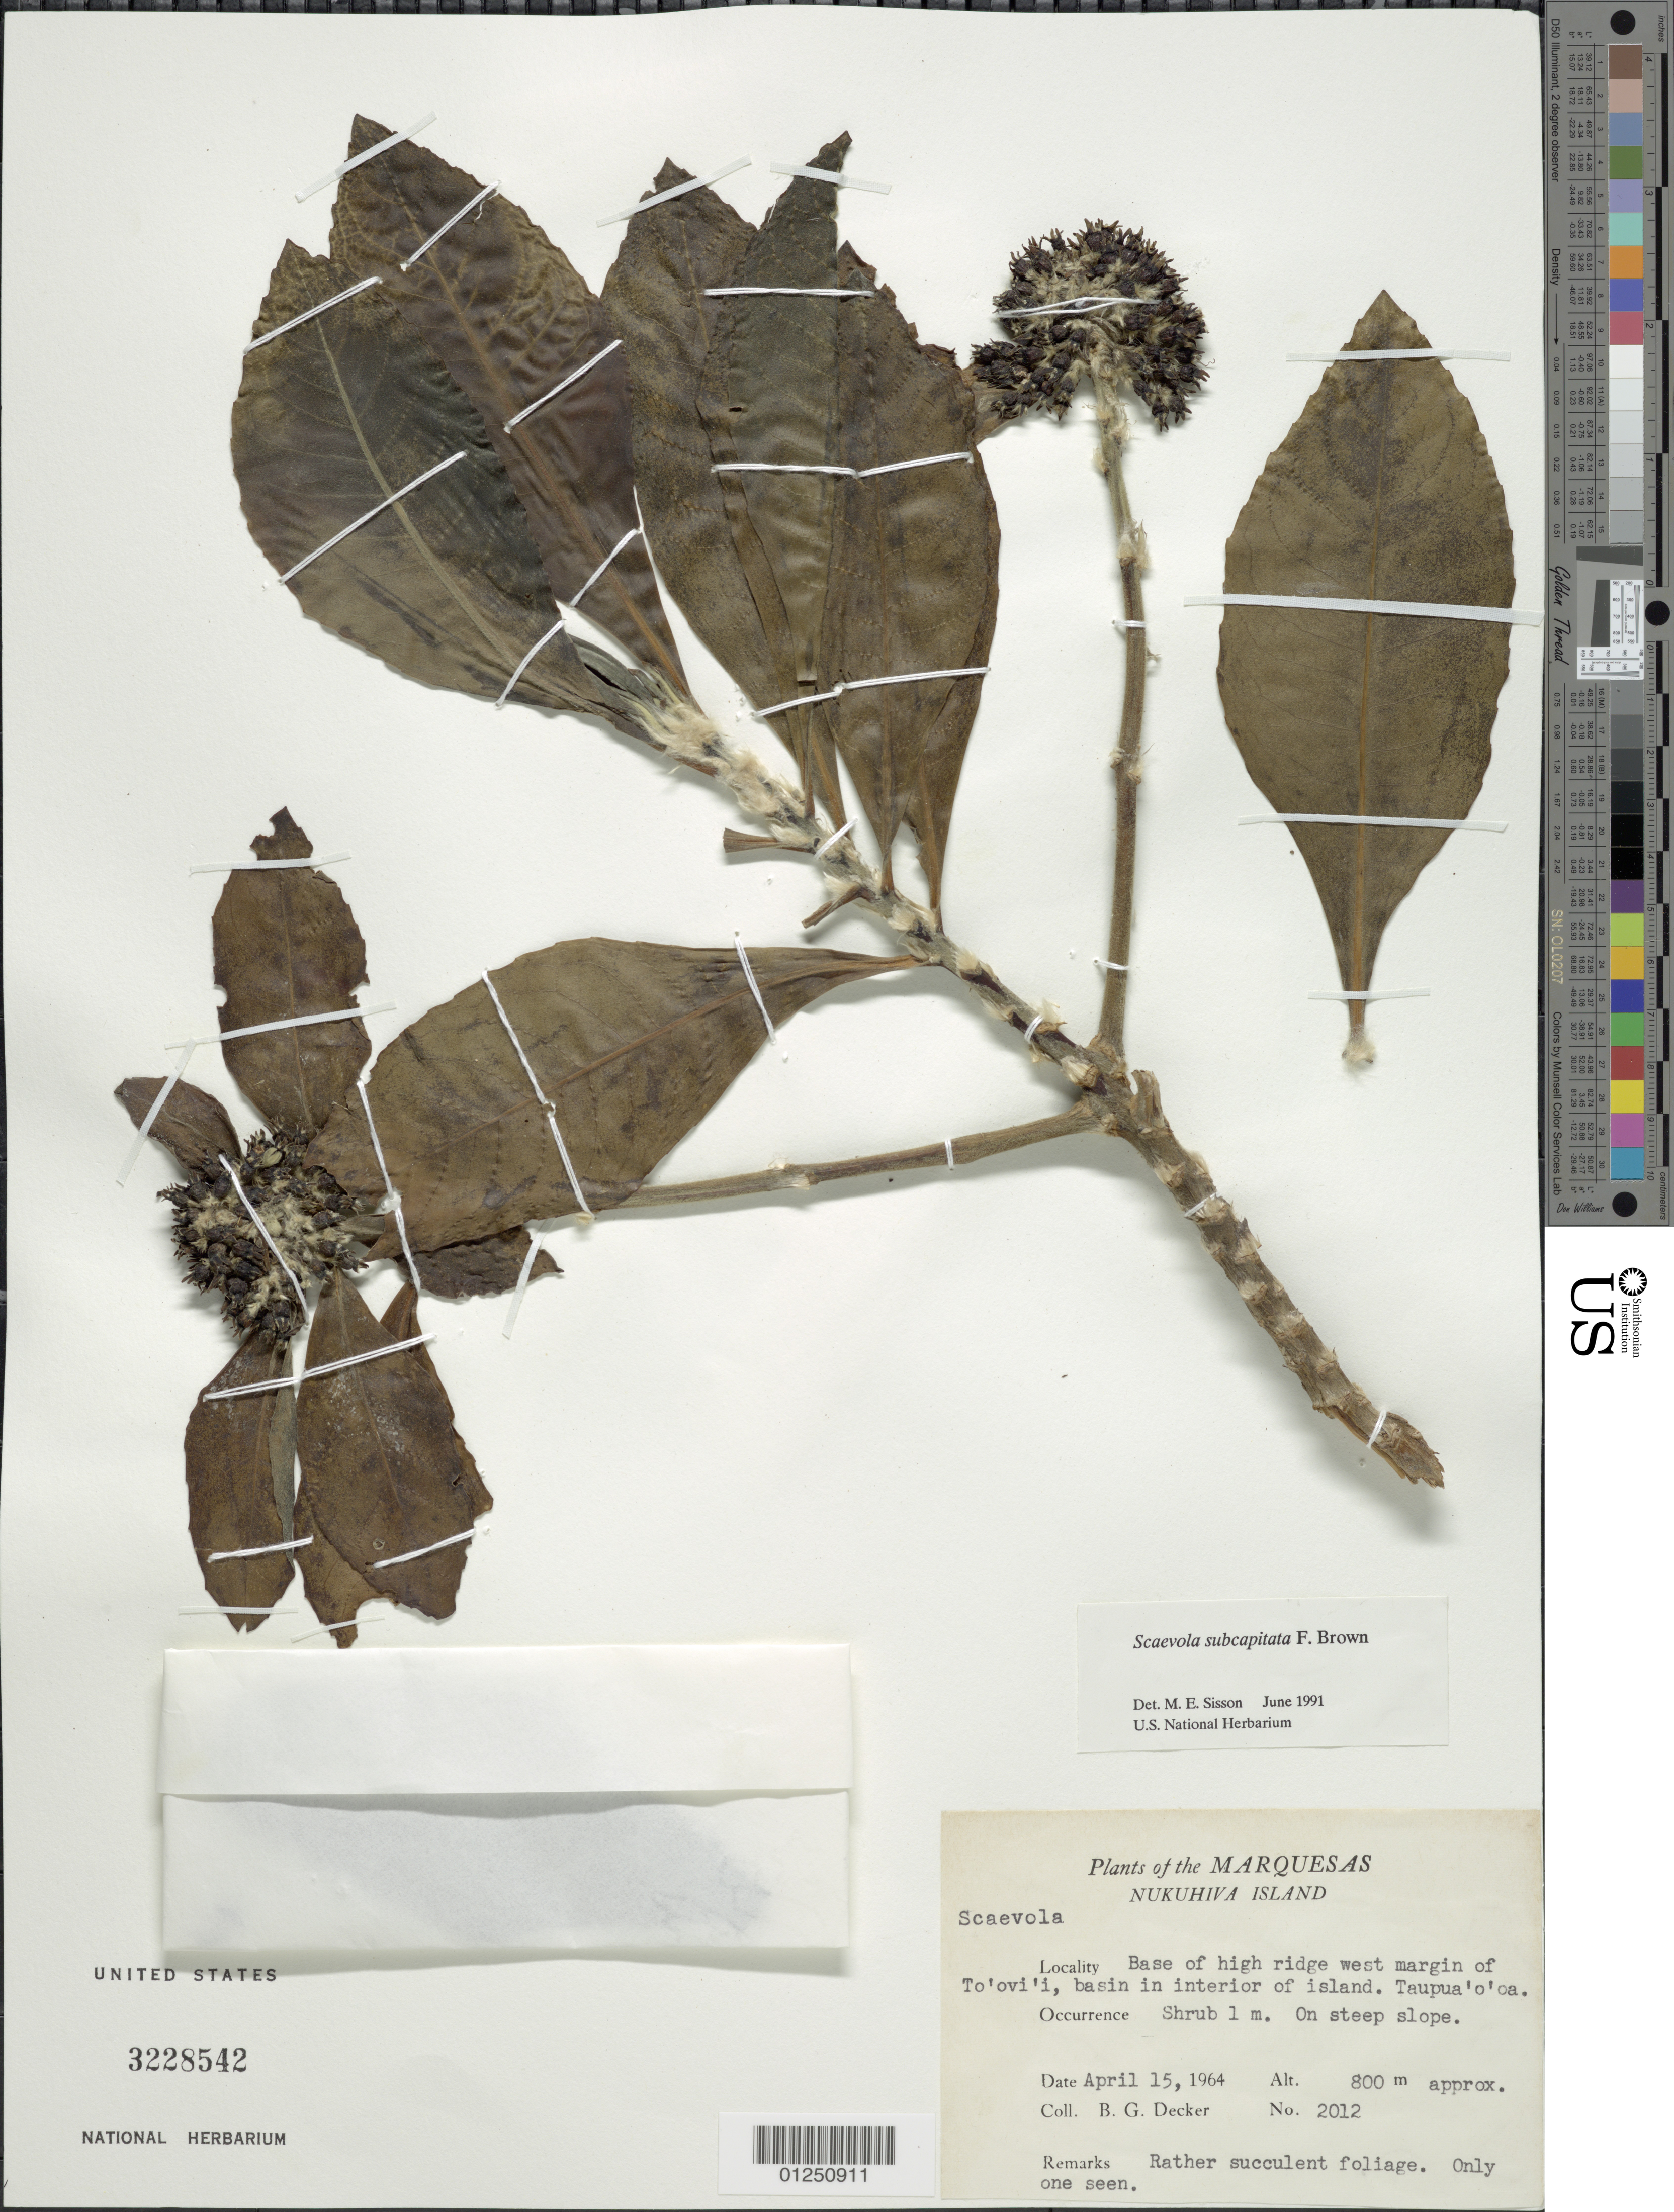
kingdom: Plantae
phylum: Tracheophyta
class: Magnoliopsida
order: Asterales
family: Goodeniaceae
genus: Scaevola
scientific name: Scaevola subcapitata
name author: F. Br.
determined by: Wagner, W. L., (BOT), Smithsonian Institution - National Museum of Natural History (UNITED STATES)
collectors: B. G. Decker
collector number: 2012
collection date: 1964-04-15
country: French Polynesia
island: Nuku Hiva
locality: Toovii, W margin, base of high ridge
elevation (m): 800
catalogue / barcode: US 3228542